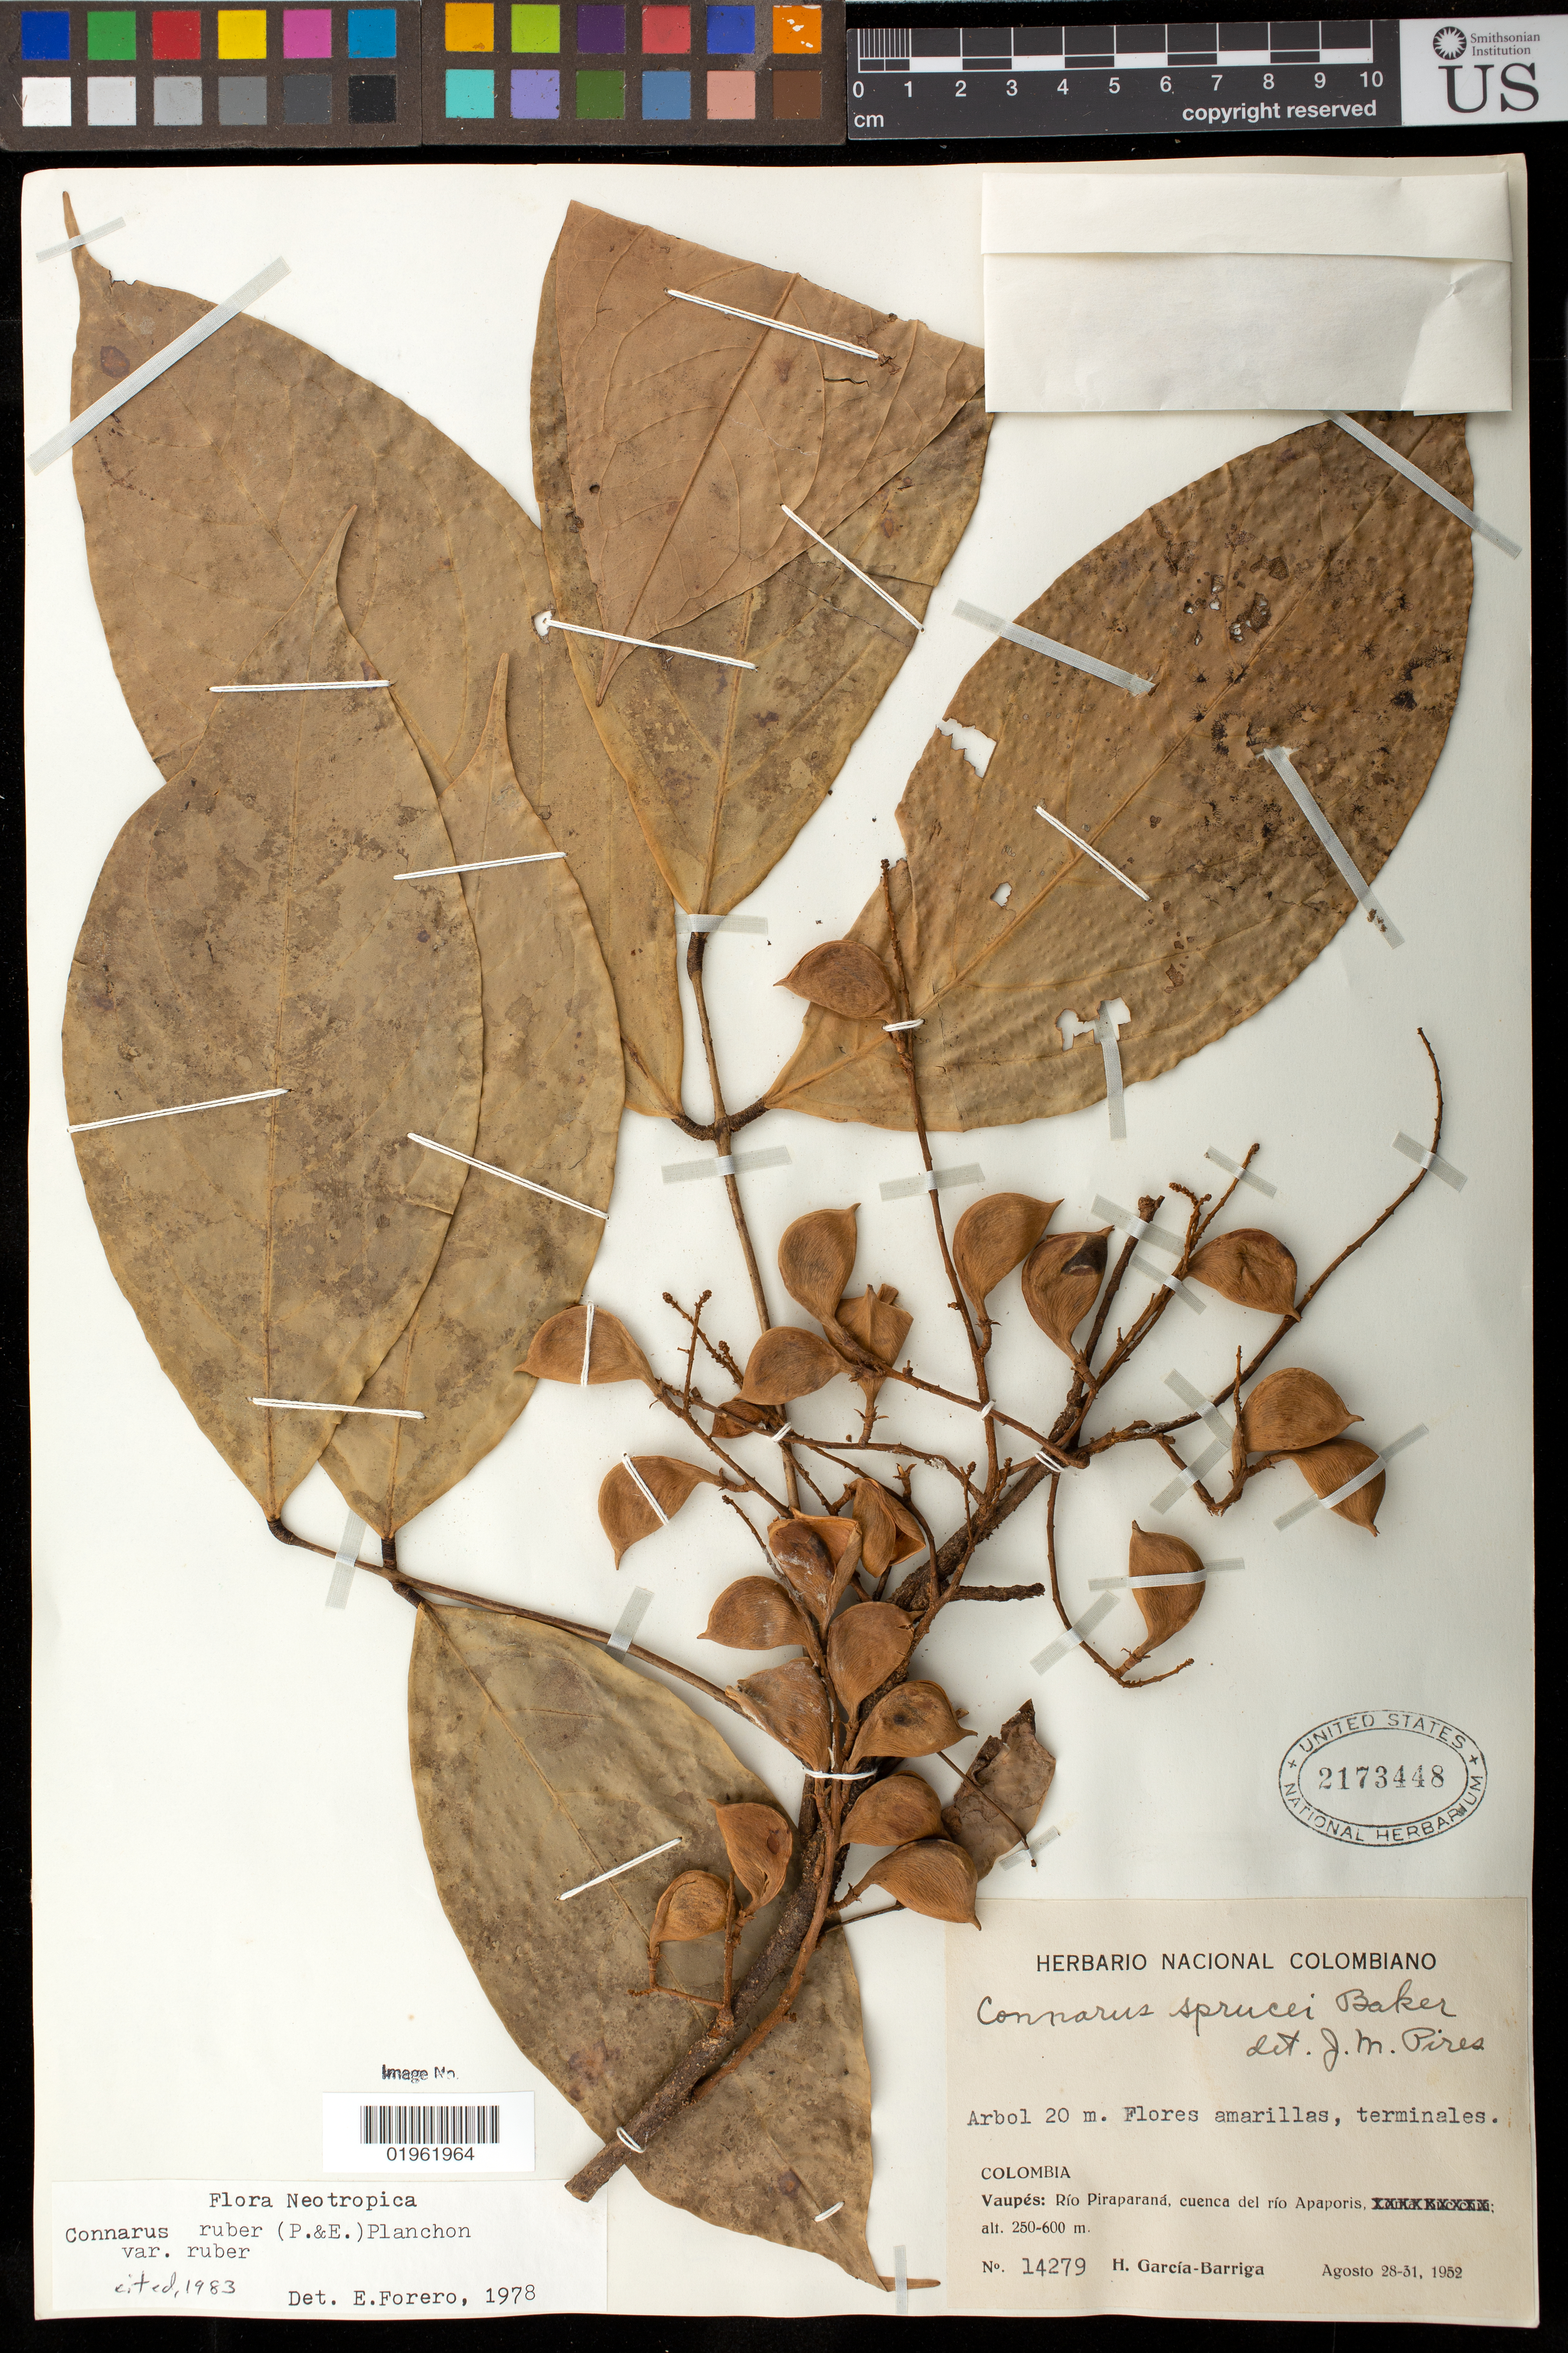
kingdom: Plantae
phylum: Tracheophyta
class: Magnoliopsida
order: Oxalidales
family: Connaraceae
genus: Connarus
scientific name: Connarus ruber var. ruber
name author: (Poepp. & Endl.) Planch.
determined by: Forero, E.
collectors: H. García Barriga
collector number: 14279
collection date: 1952-08-28/1952-08-31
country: Colombia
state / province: Vaupés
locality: Río Piraparaná, cuenca del río Apaporis.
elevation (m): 250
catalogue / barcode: US 2173448